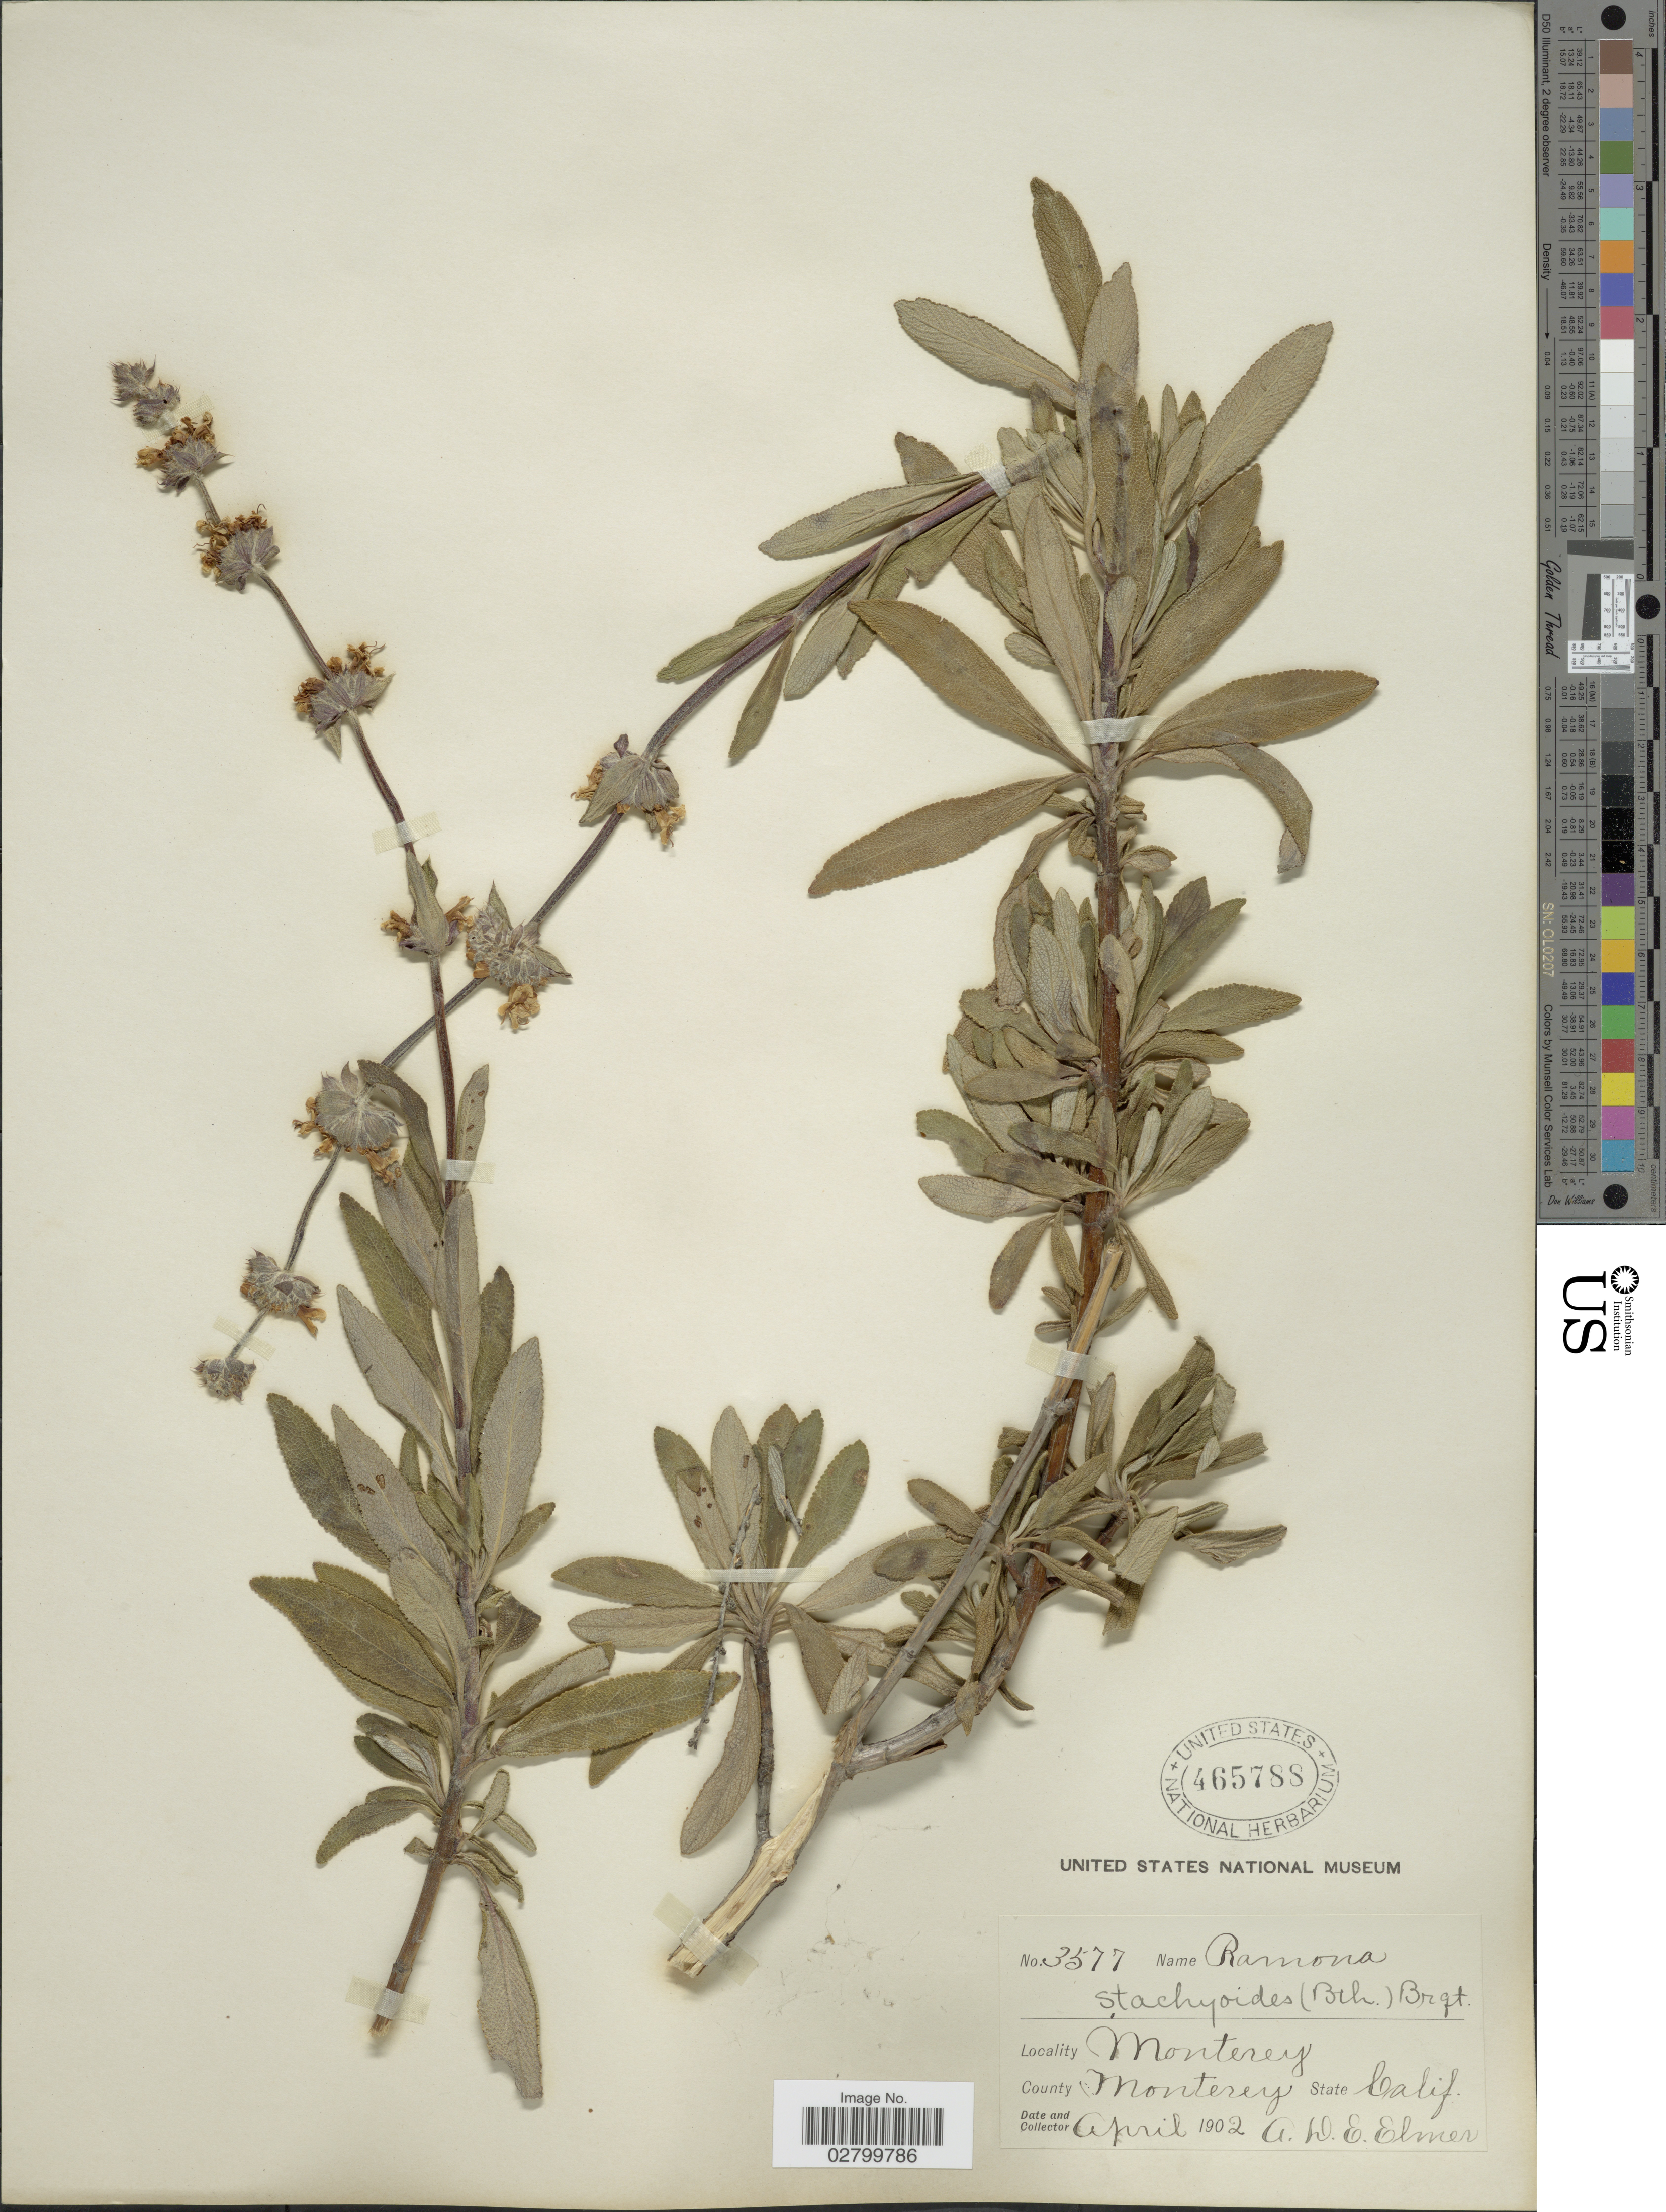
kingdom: Plantae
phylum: Tracheophyta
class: Magnoliopsida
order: Lamiales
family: Lamiaceae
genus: Salvia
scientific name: Salvia mellifera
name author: Greene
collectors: A. D. E. Elmer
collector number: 3577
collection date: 1902-04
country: United States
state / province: California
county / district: Monterey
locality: Monterey. County Monterey. State Calif.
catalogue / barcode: US 465788